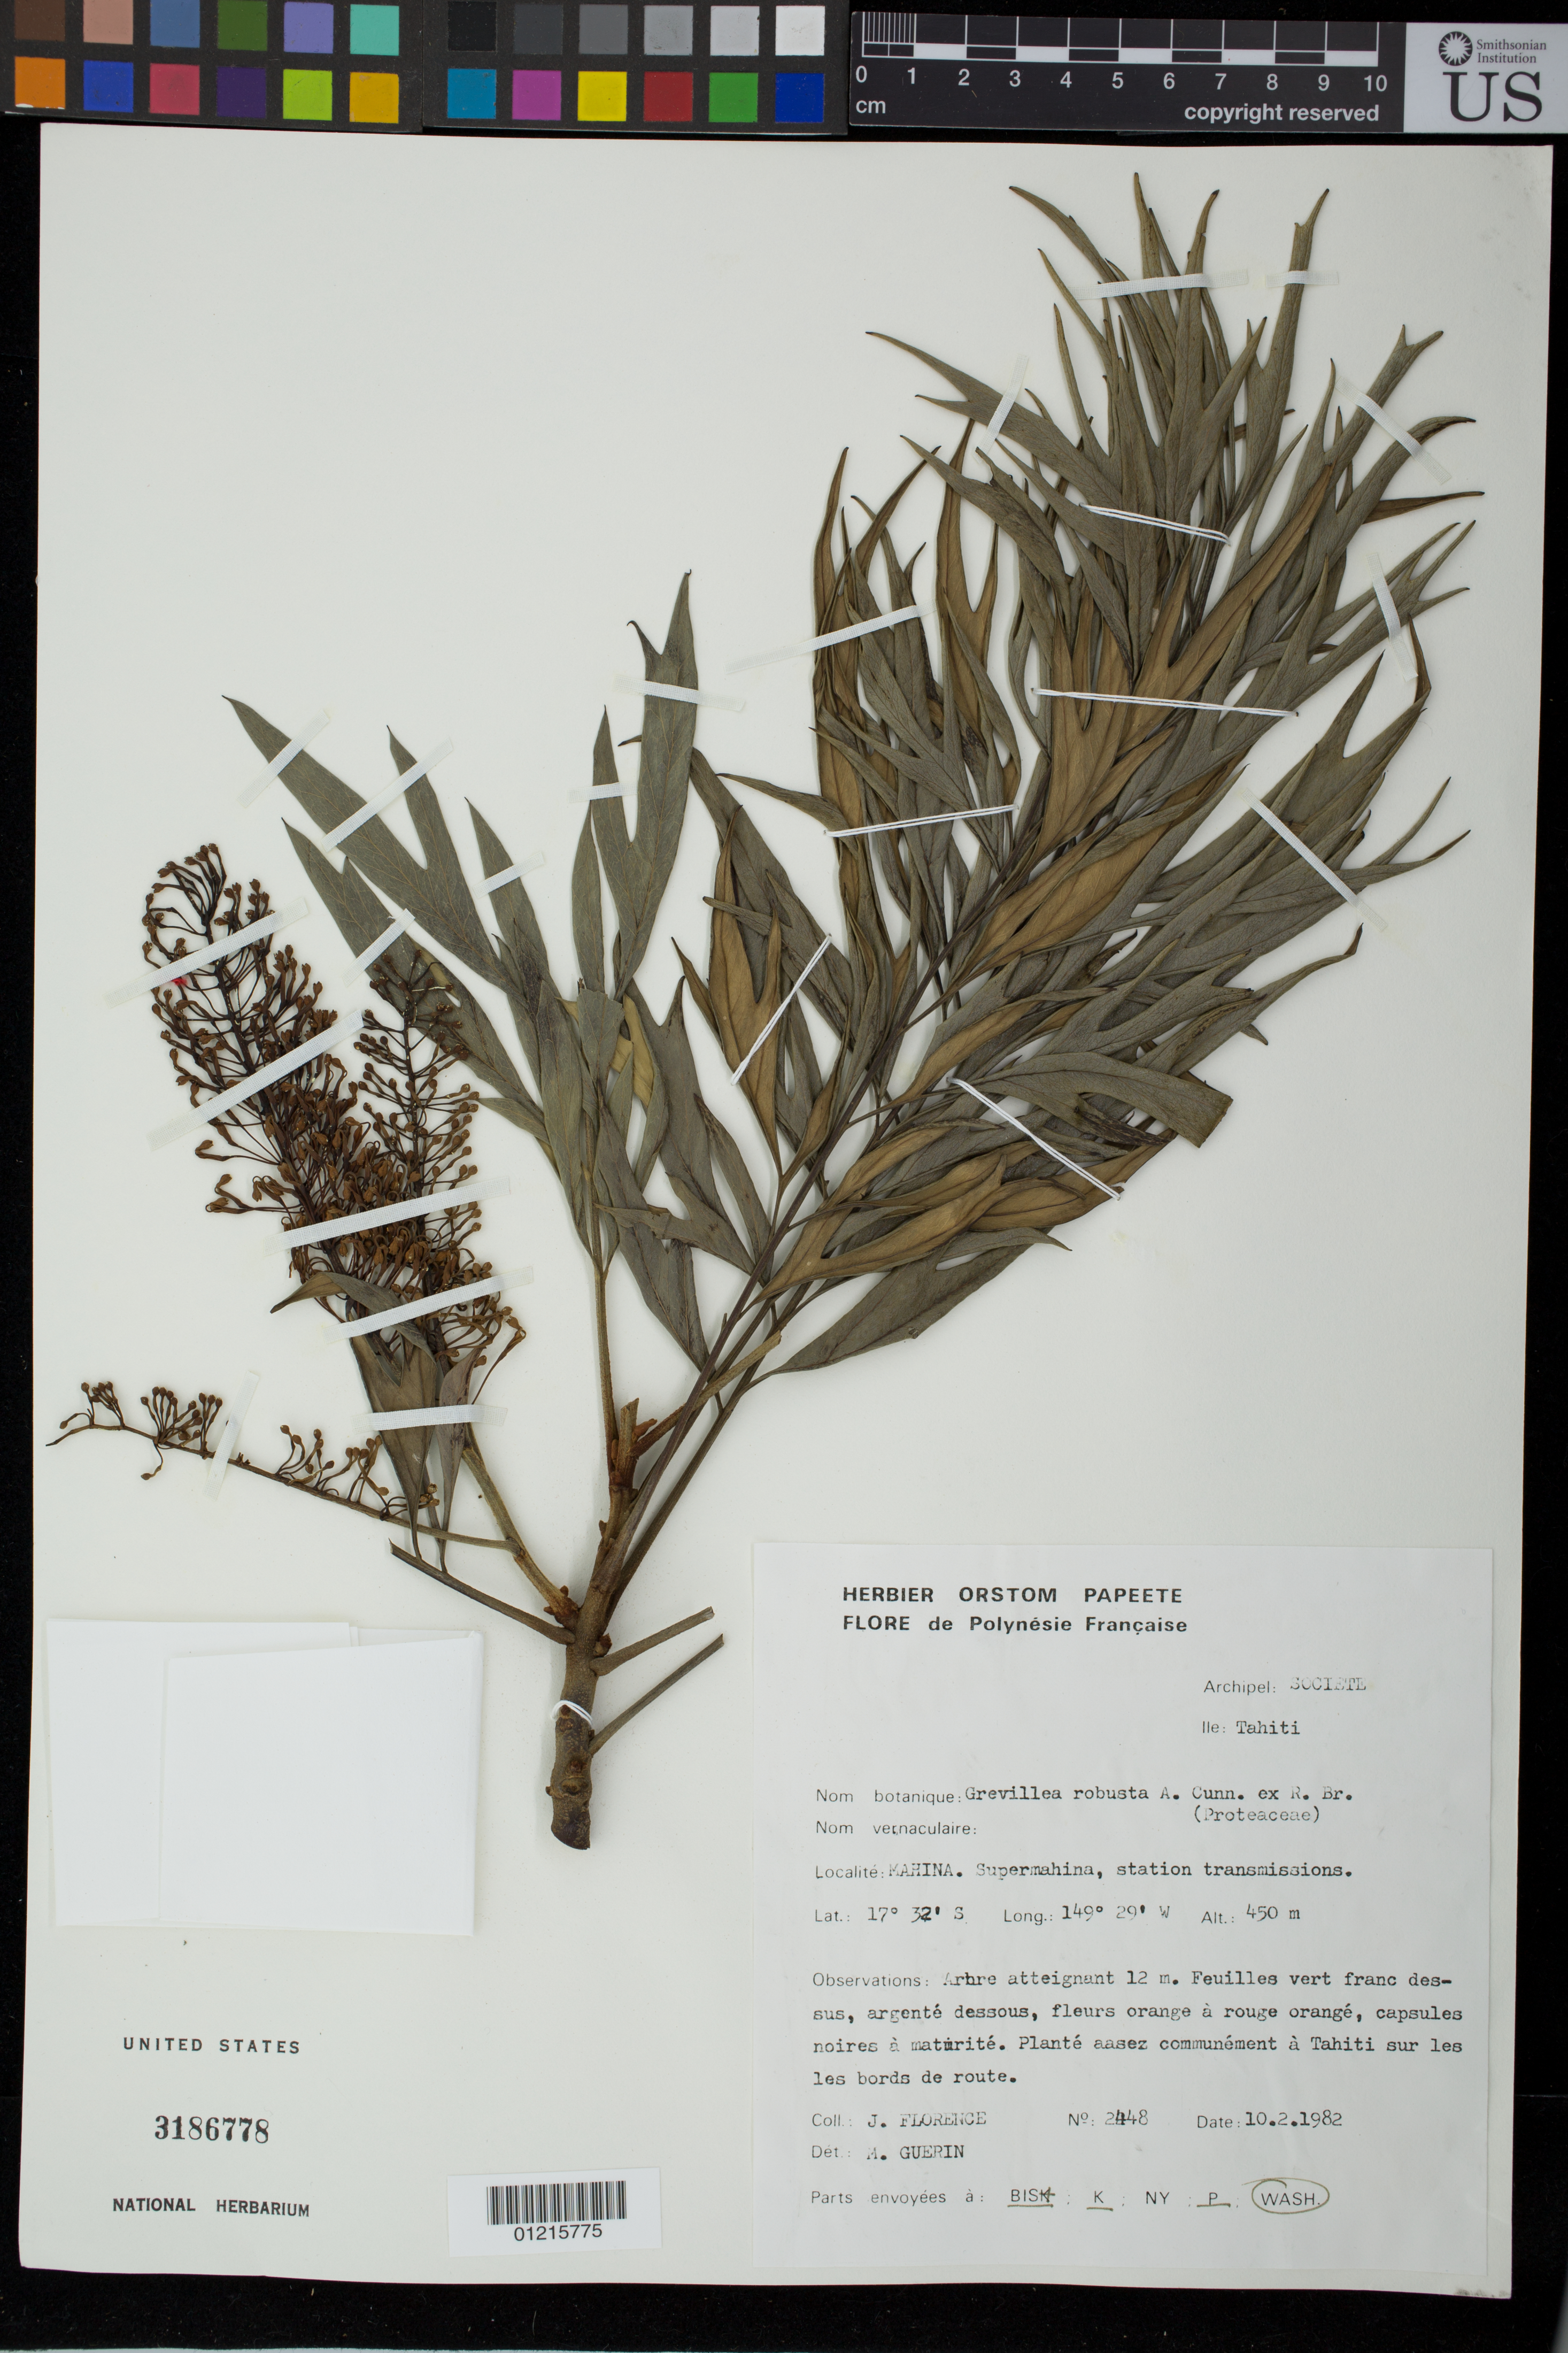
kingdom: Plantae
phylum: Tracheophyta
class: Magnoliopsida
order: Proteales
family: Proteaceae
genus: Grevillea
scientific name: Grevillea robusta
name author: A. Cunn.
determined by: Guerin-Bouhaben, M.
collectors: J. Florence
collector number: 2448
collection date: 1982-02-10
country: French Polynesia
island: Tahiti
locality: Mahina. Supermahina, station transmissions.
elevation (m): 450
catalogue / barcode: US 3186778